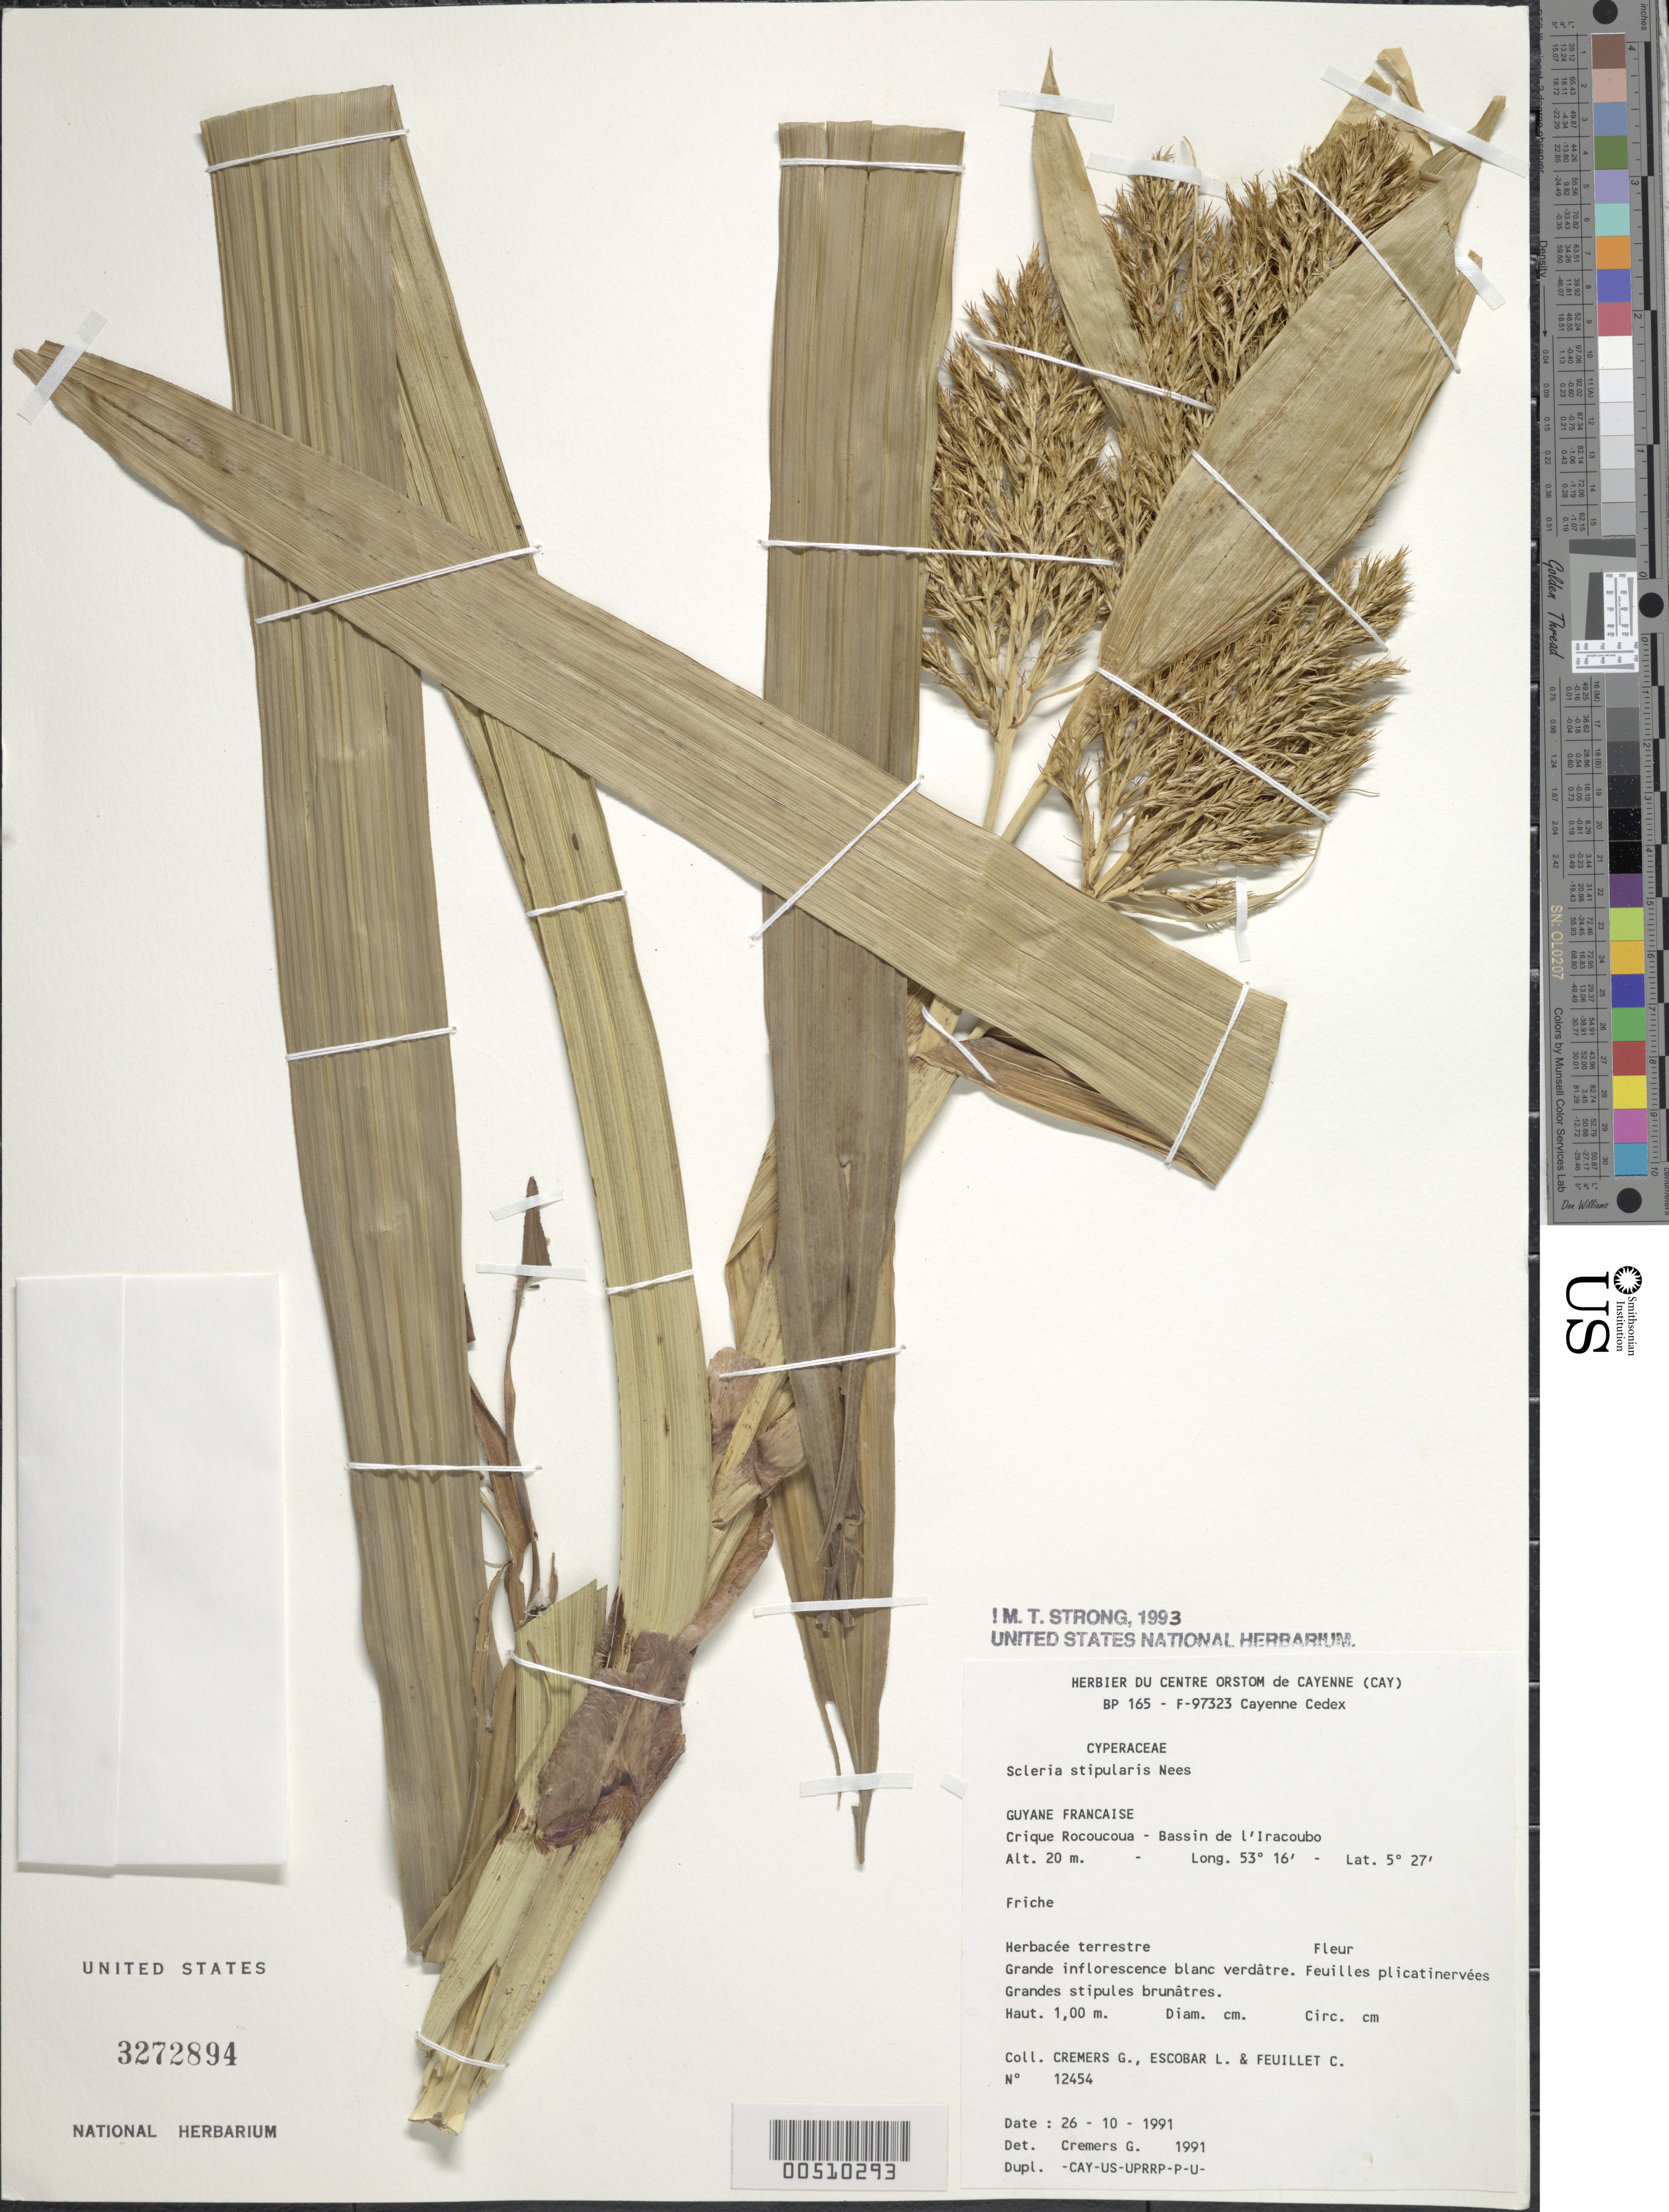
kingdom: Plantae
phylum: Tracheophyta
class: Liliopsida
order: Poales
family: Cyperaceae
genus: Scleria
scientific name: Scleria stipularis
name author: Nees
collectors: G. Cremers, L. Escobar & C. Feuillet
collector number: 12454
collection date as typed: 26 Oct 1991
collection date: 1991-10-26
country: French Guiana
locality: Crique Rocoucoua - Bassin de L'Iracoubo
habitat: Friche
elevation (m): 20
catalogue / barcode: US 3272894